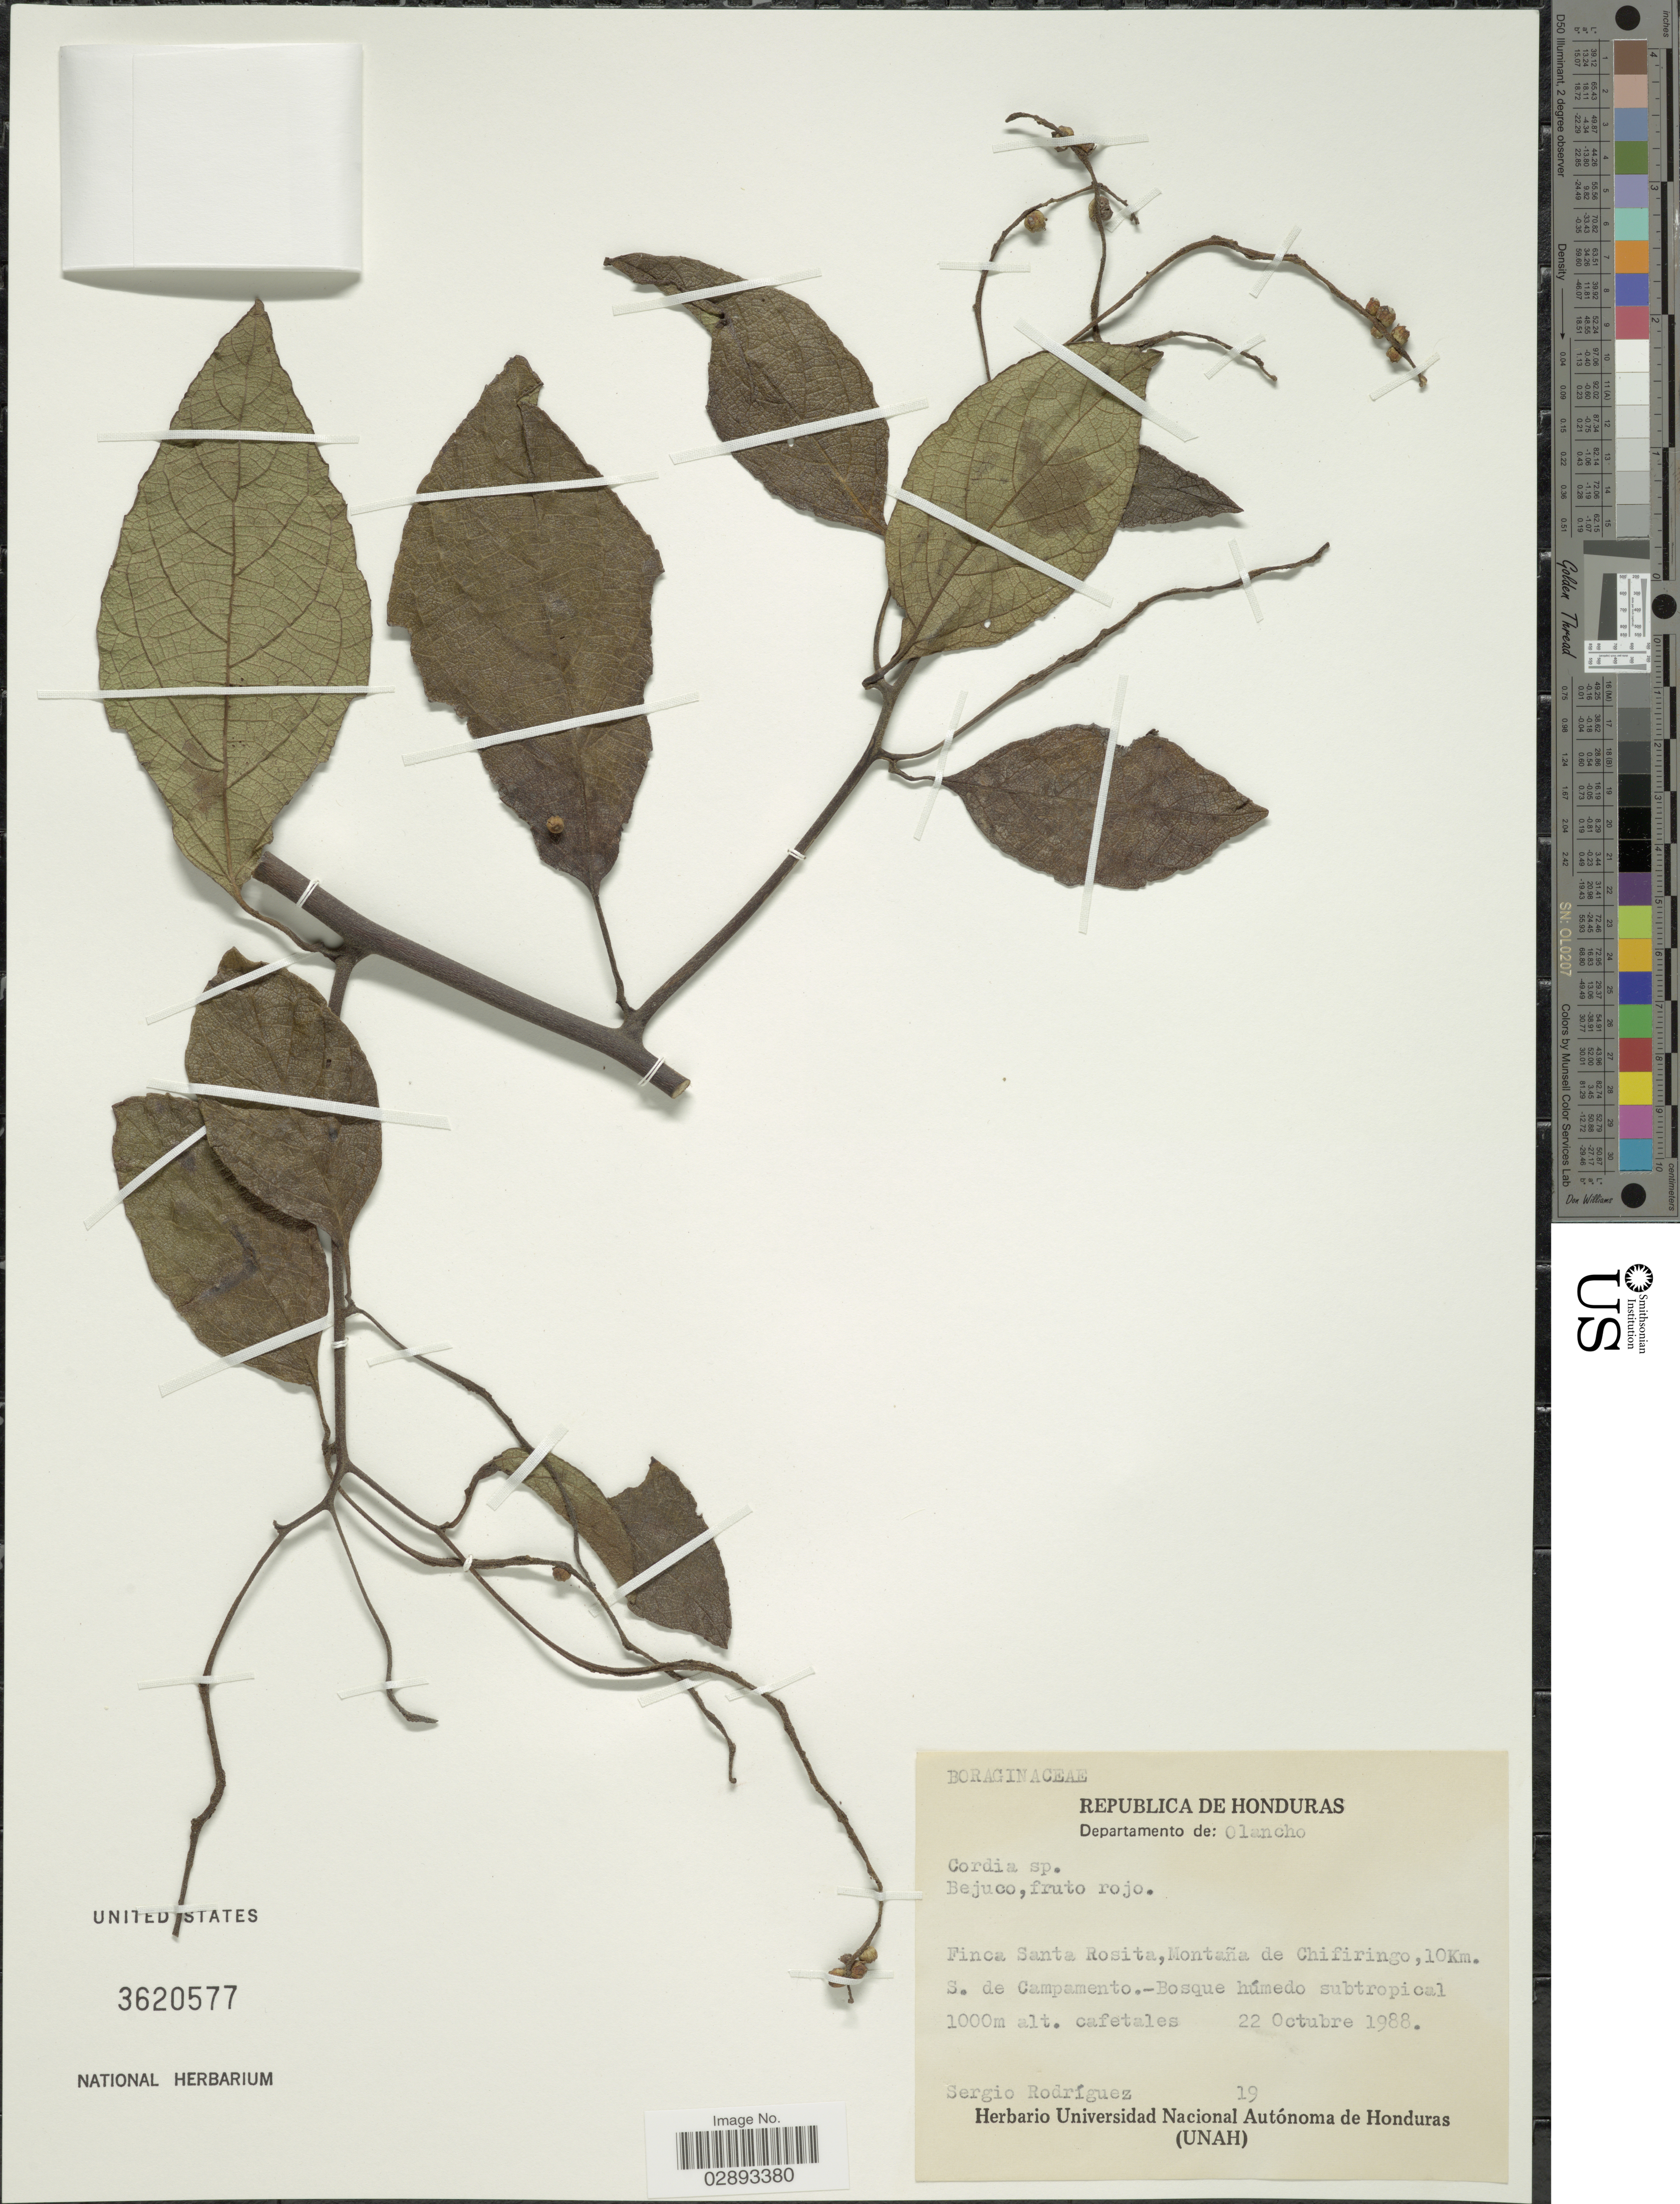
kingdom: Plantae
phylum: Tracheophyta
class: Magnoliopsida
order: Boraginales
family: Cordiaceae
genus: Varronia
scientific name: Varronia sp.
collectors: S. Rodriguez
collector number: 19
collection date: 1988-10-22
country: Honduras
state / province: Olancho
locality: Departamento de: Olancho, Finca Santa Rosita, Montaña de Chifiringo, 10Km. S. de Campamento. Bejuco.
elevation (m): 1000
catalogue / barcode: US 3620577